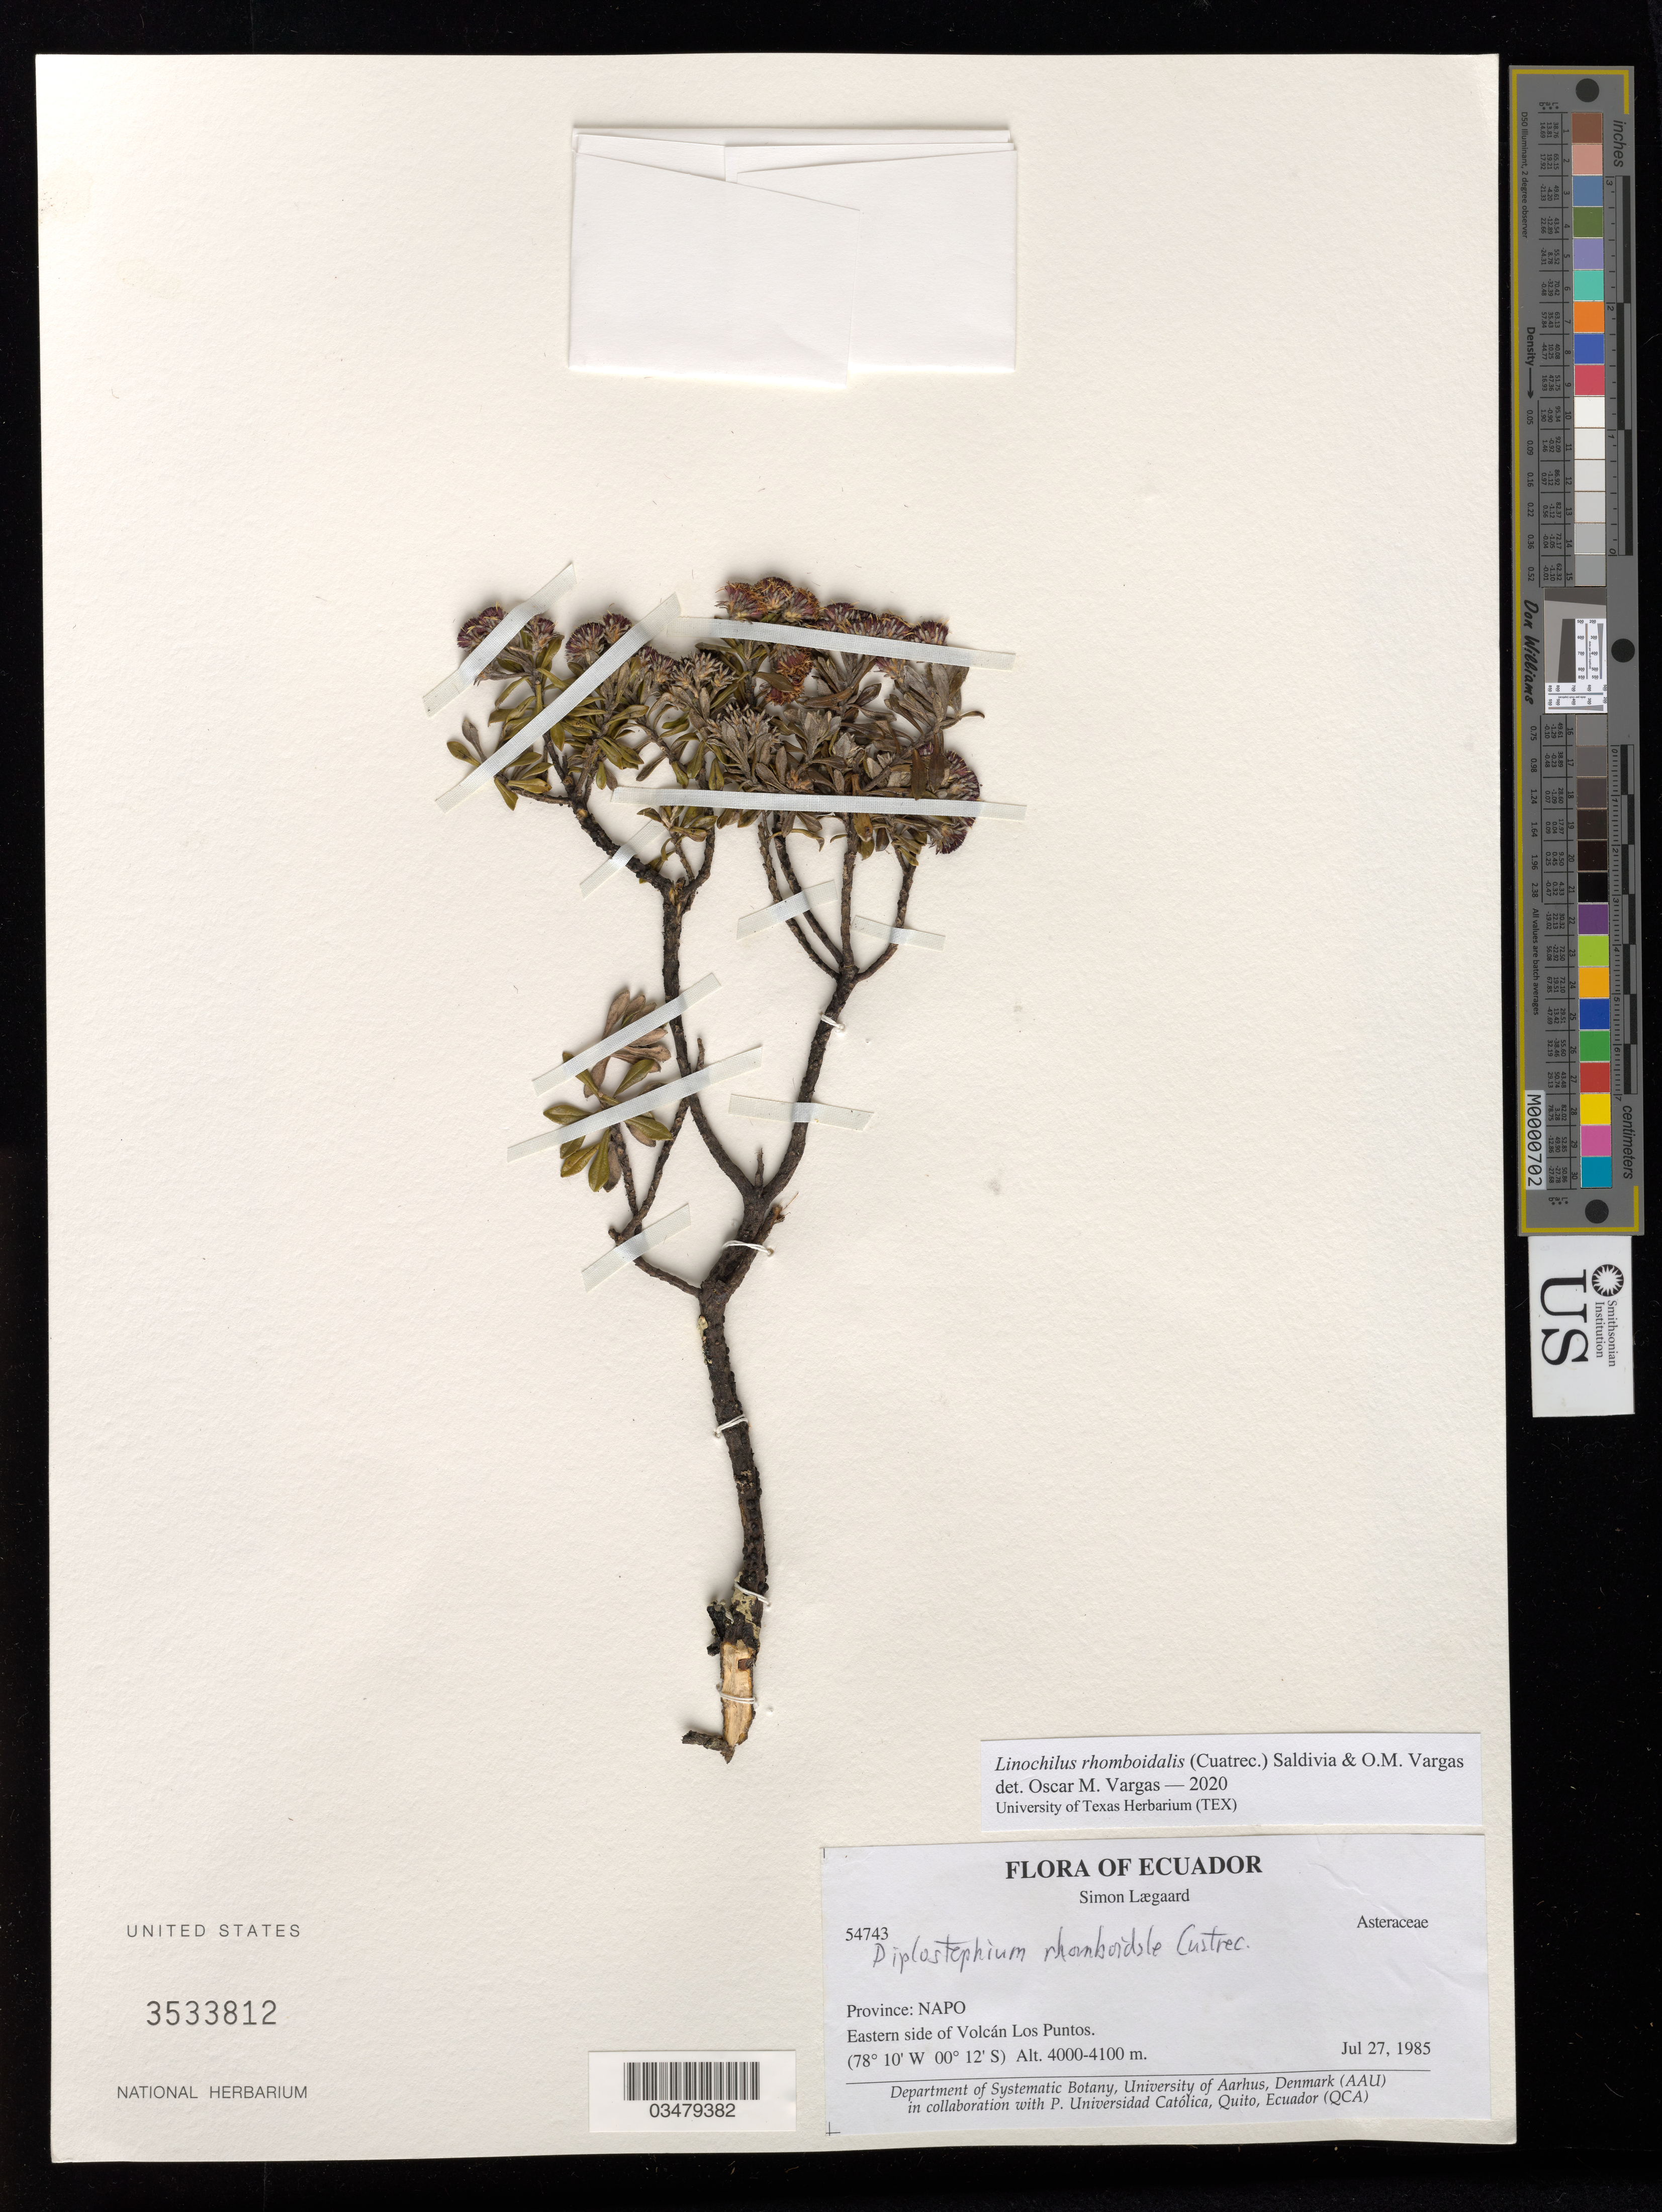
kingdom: Plantae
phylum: Tracheophyta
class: Magnoliopsida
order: Asterales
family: Asteraceae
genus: Linochilus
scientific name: Linochilus rhomboidalis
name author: (Cuatrec.) Saldivia & O.M. Vargas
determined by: Vargas, Oscar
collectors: S. Lægaard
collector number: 54743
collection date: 1985-07-27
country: Ecuador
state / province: Napo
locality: E side of Volcan Puntos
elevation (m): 4000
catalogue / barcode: US 3533812